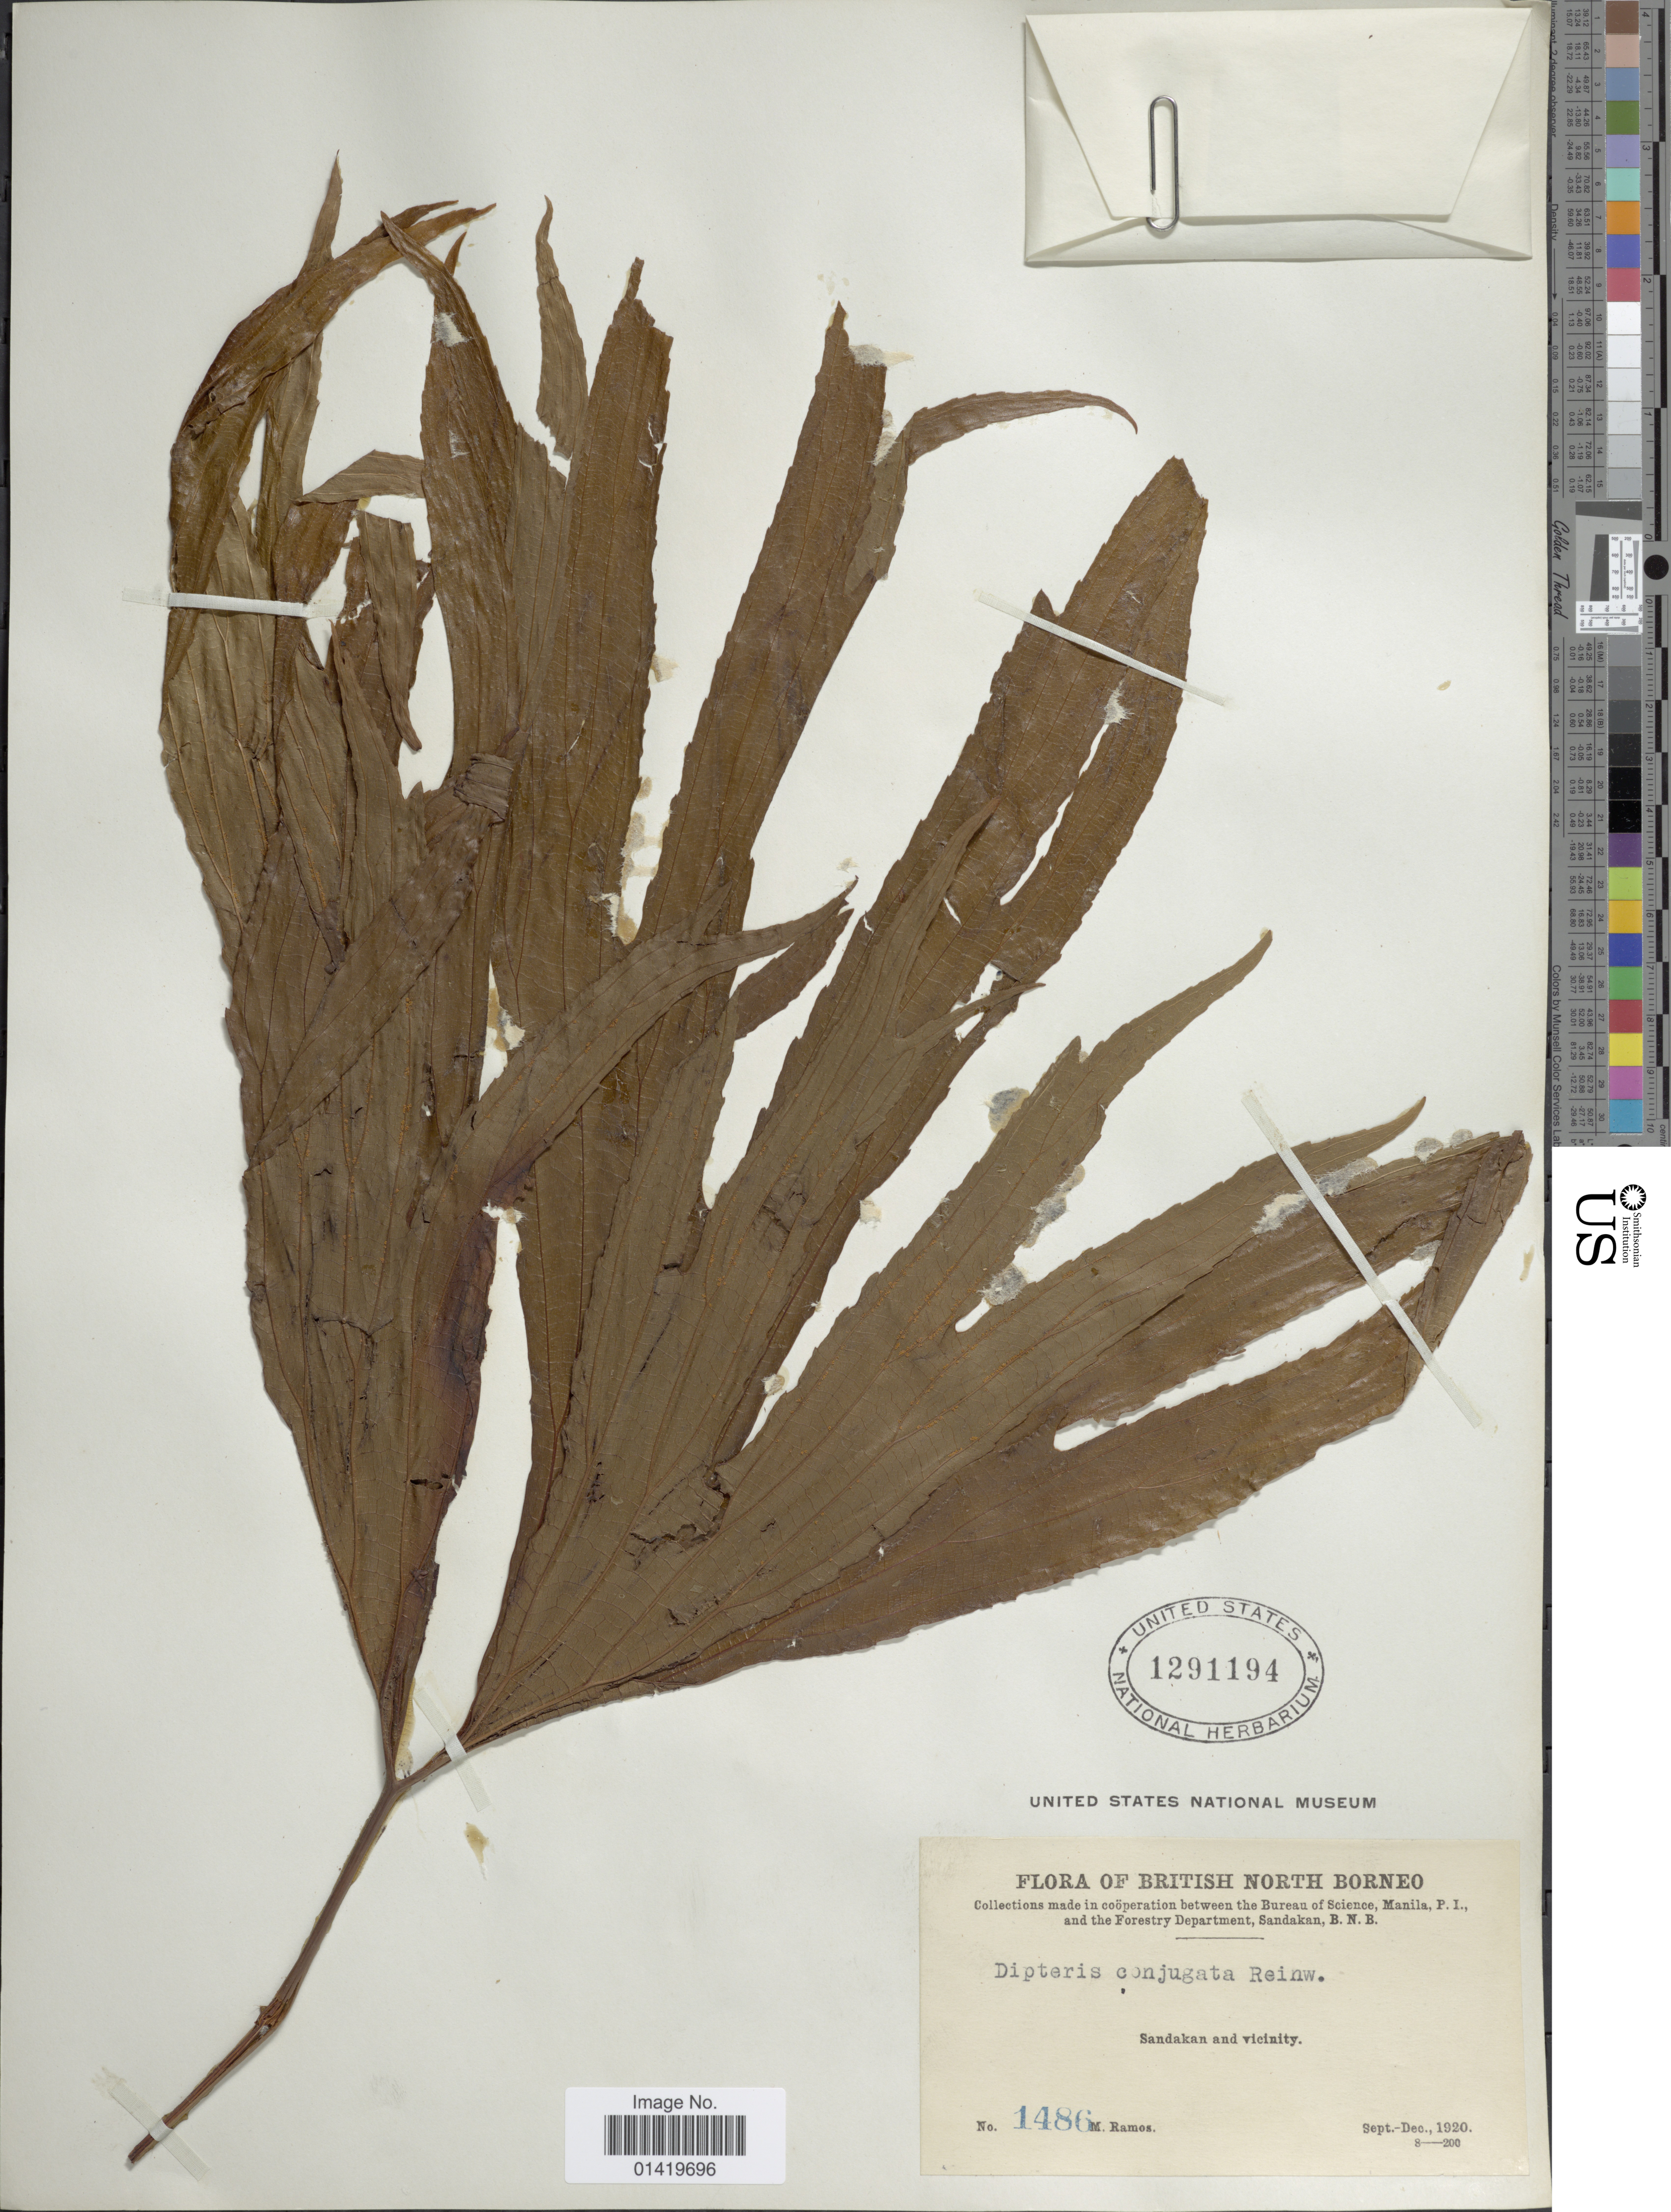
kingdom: Plantae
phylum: Tracheophyta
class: Polypodiopsida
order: Gleicheniales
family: Dipteridaceae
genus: Dipteris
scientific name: Dipteris conjugata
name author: Reinw.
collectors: M. Ramos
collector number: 1486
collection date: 1920-09/1920-12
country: Malaysia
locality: British North Borneo. Sandakan and vicinity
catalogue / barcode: US 1291194